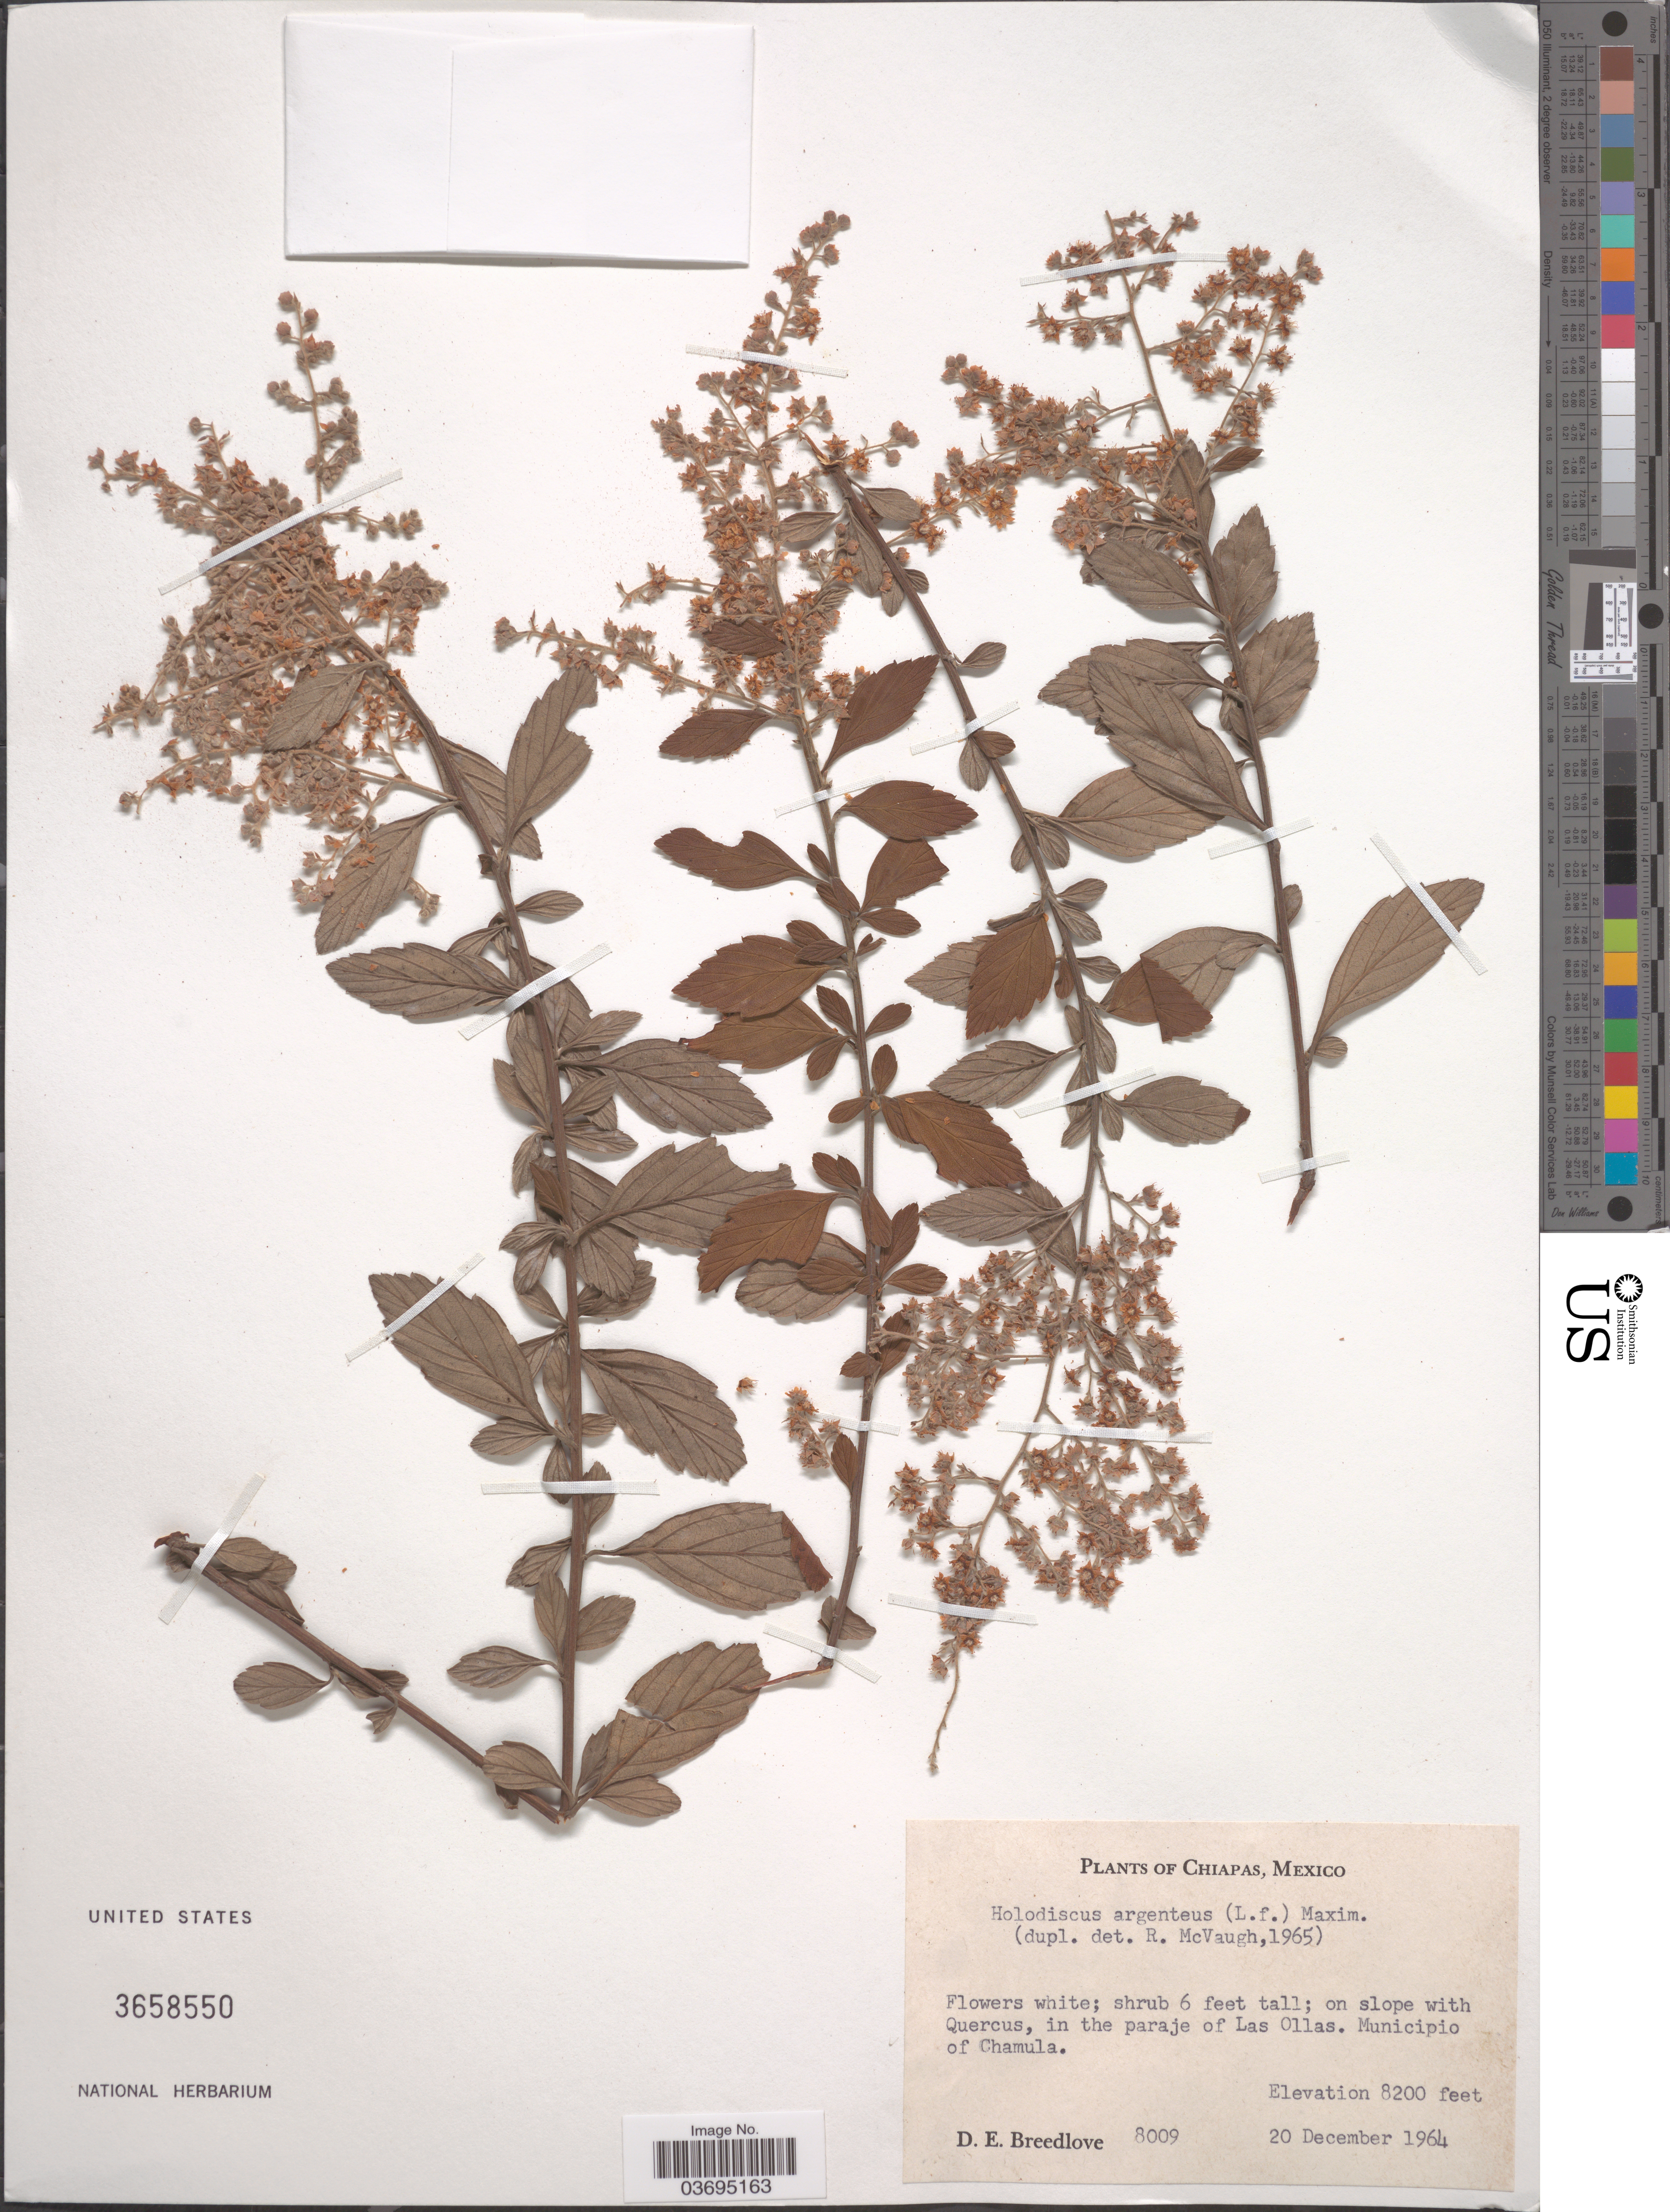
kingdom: Plantae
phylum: Tracheophyta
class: Magnoliopsida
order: Rosales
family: Rosaceae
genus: Holodiscus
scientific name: Holodiscus argenteus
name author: (L. f.) Maxim.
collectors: D. E. Breedlove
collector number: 8009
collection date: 1964-12-20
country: Mexico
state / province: Chiapas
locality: In the paraje of Las Ollas. Municipio of Chamula.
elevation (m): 2499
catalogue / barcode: US 3658550